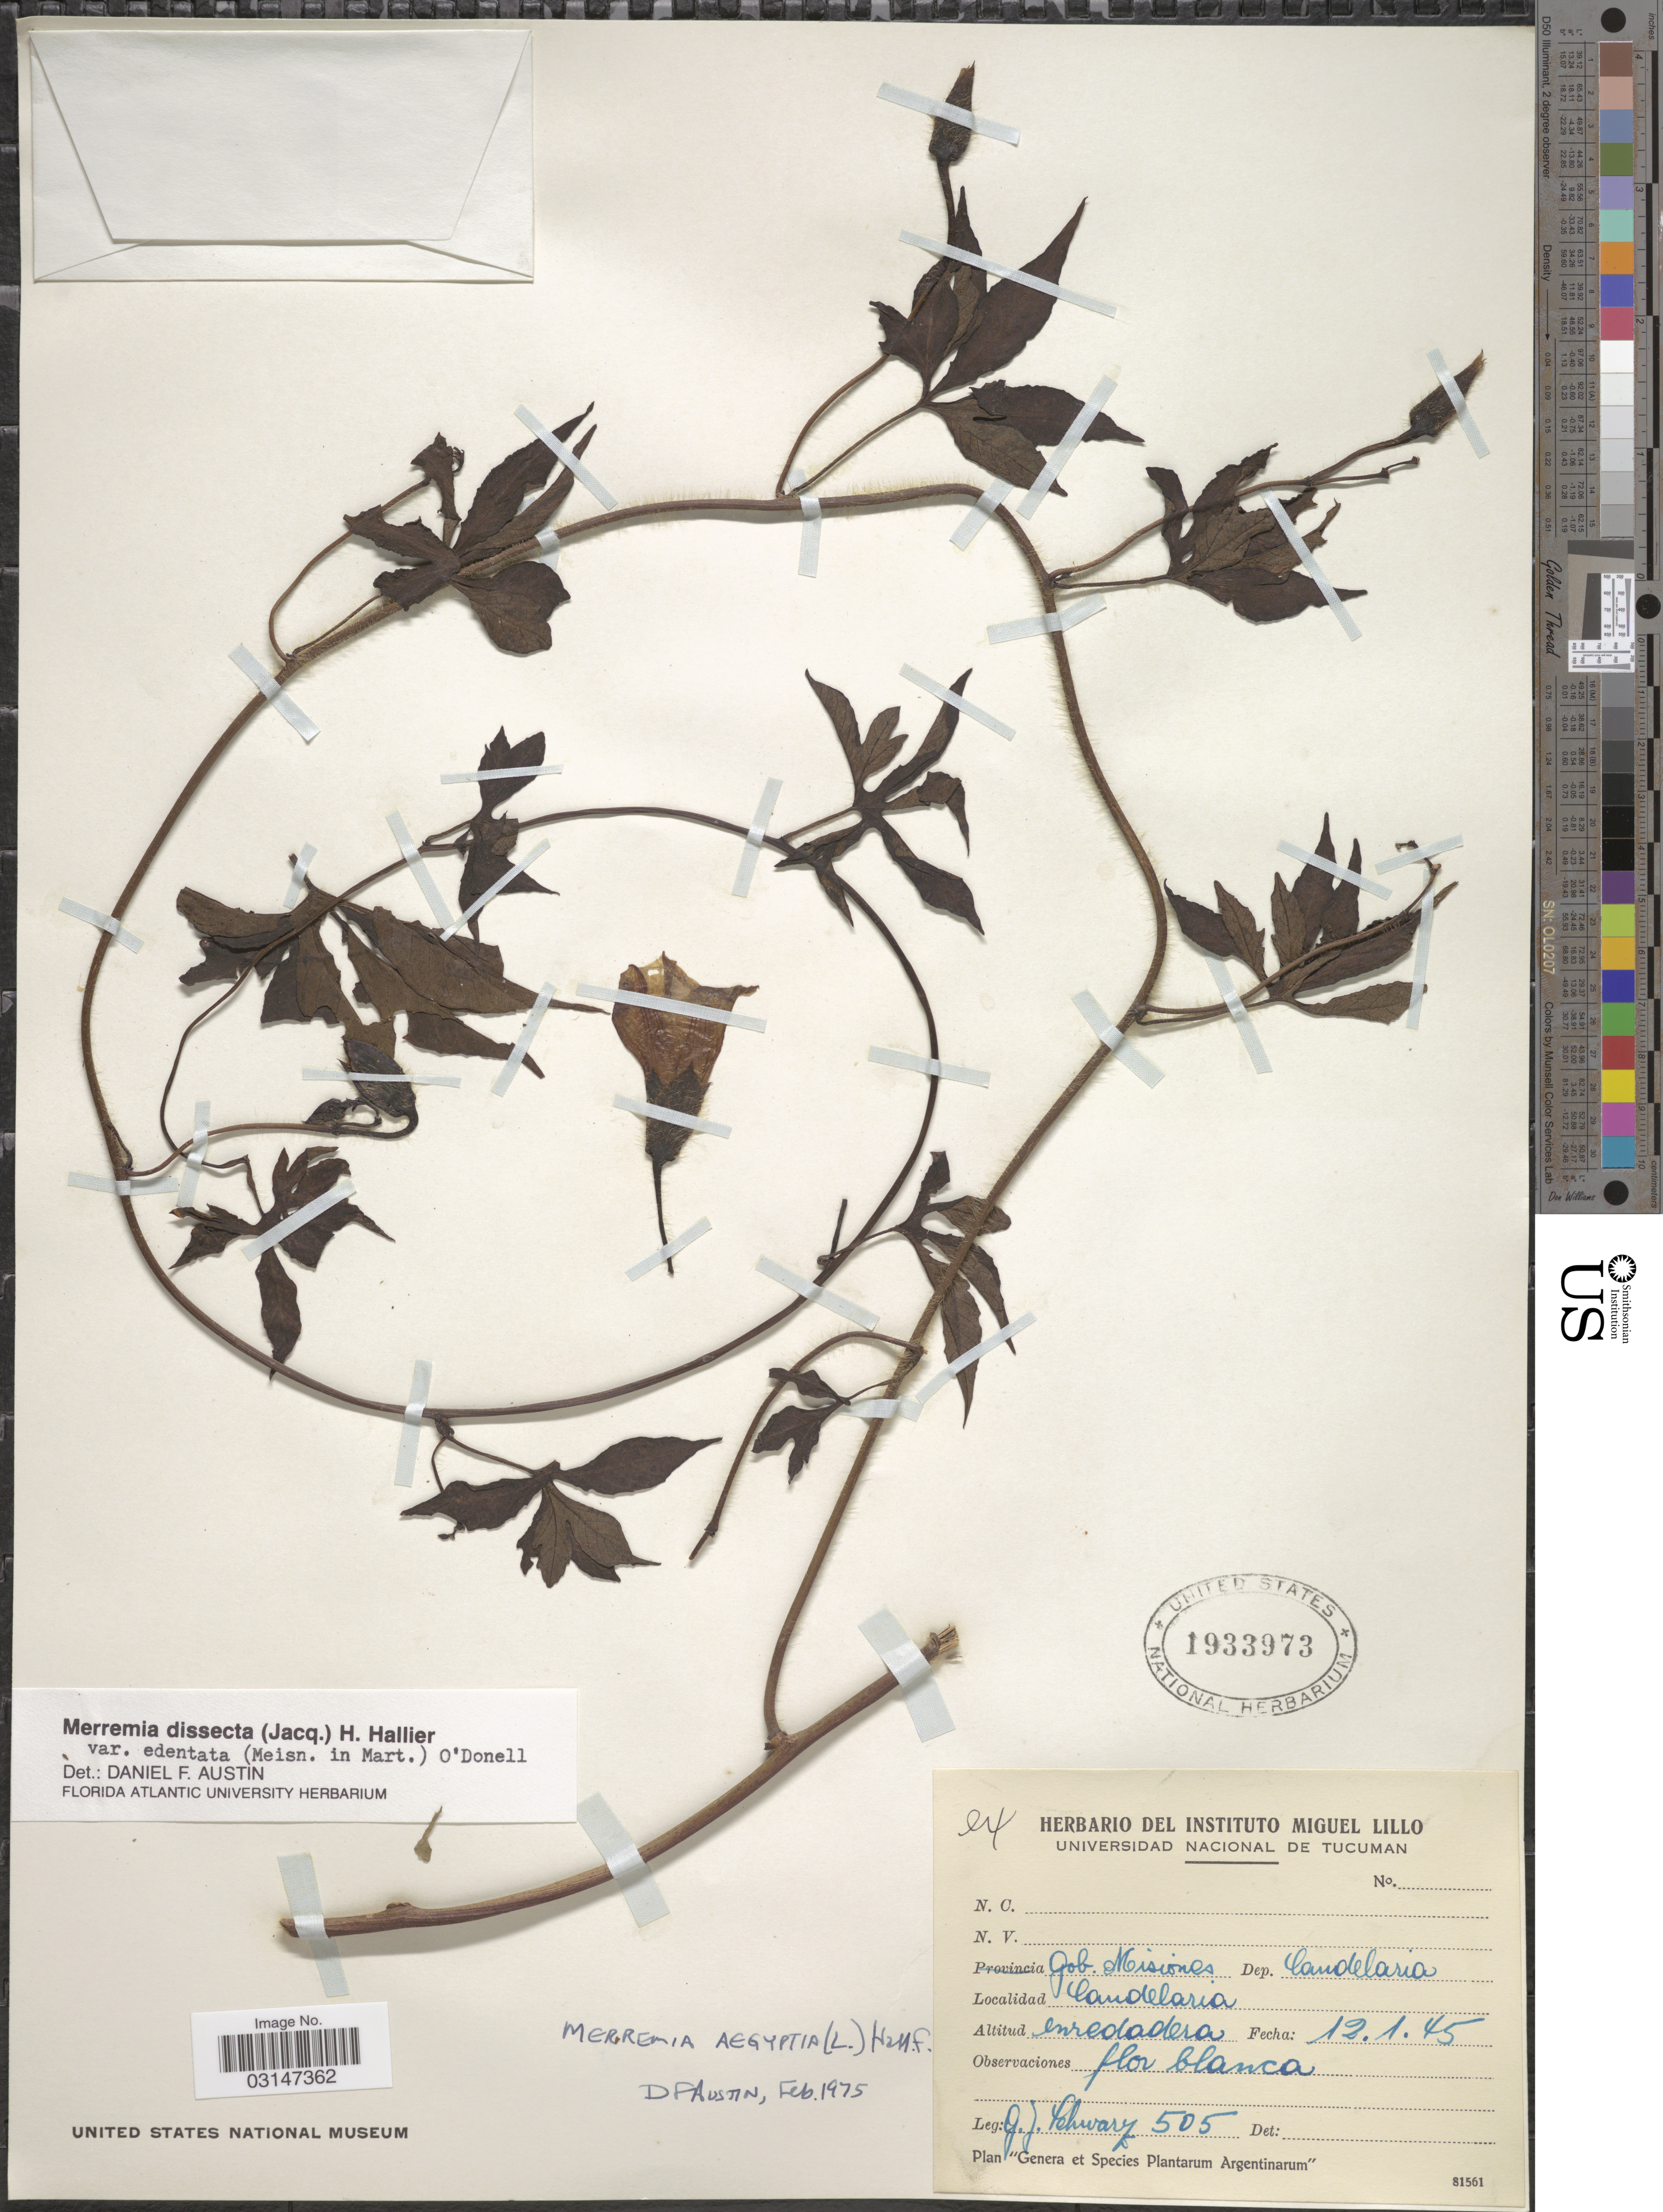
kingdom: Plantae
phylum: Tracheophyta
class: Magnoliopsida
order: Solanales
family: Convolvulaceae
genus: Distimake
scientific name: Distimake dissectus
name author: (Jacq.) A. R. Simões & Staples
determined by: Strong, Mark T., (BOT), Smithsonian Institution - National Museum of Natural History (UNITED STATES)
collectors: G. J. Schwarz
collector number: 505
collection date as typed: Transcribed d/m/y: 12/1/45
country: Argentina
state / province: Misiones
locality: Gob. Misiones, Dep. Candelaria, Candelaria.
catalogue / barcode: US 1933973